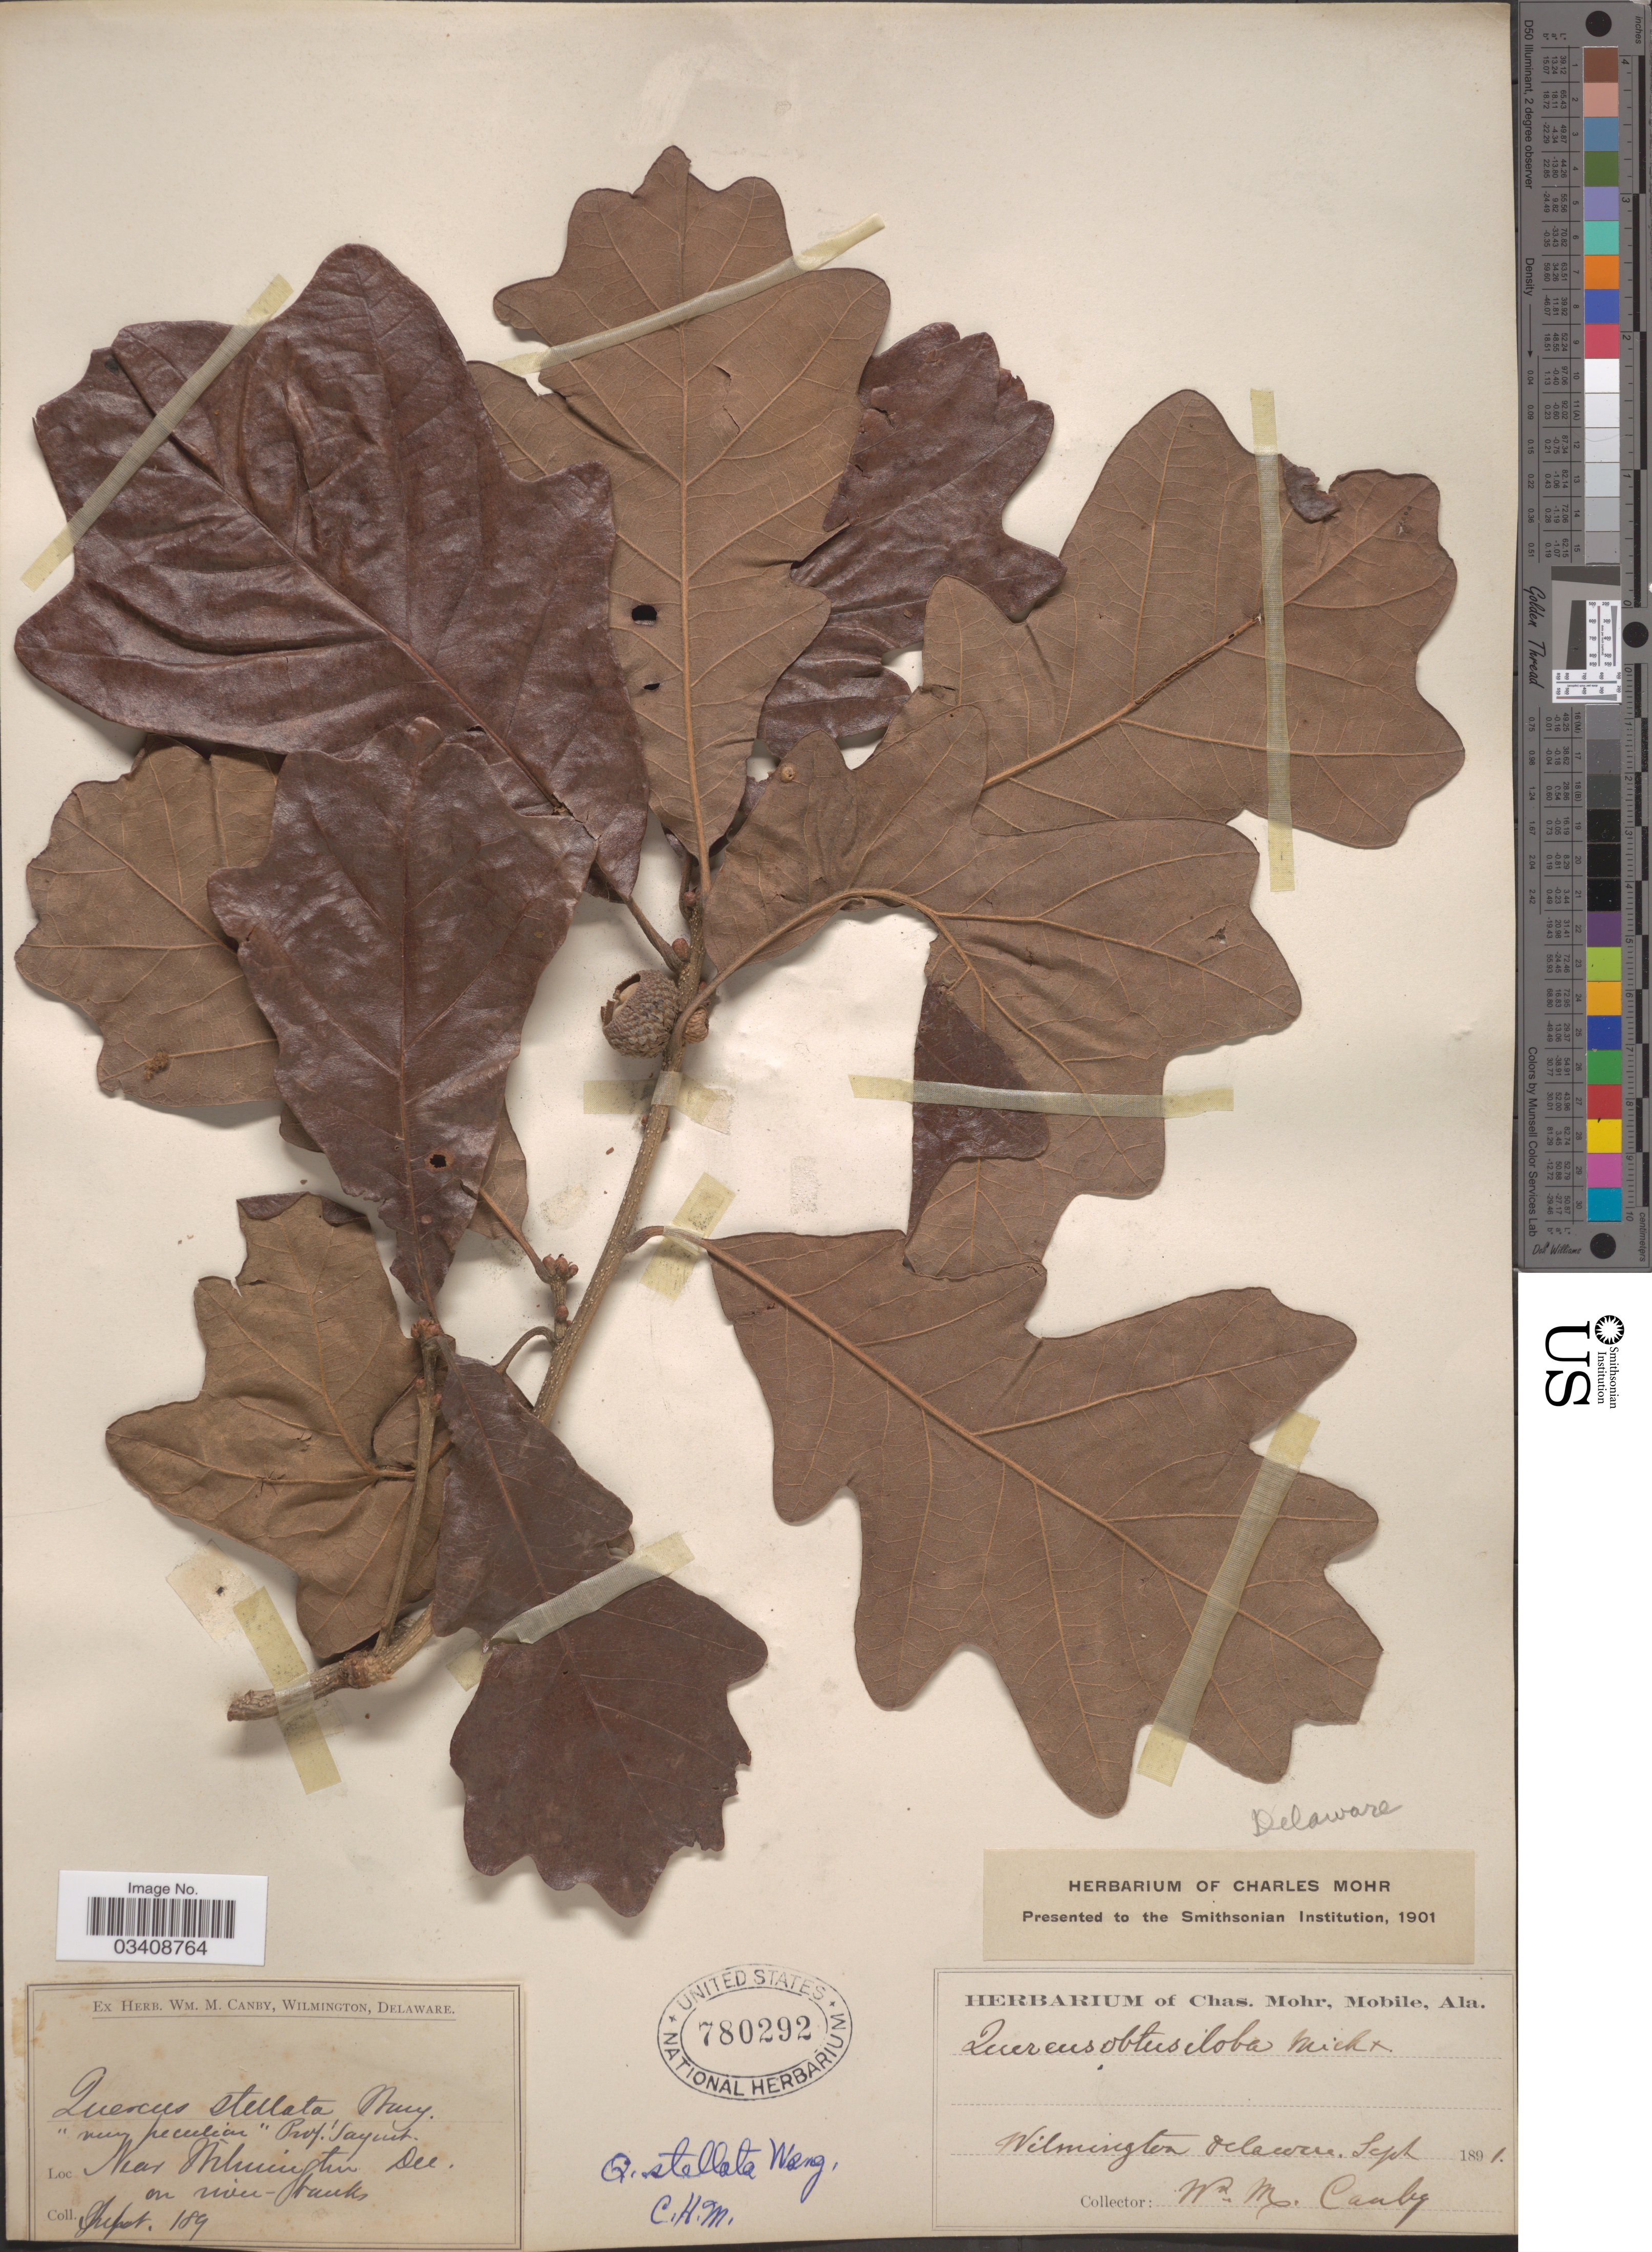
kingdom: Plantae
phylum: Tracheophyta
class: Magnoliopsida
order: Fagales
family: Fagaceae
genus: Quercus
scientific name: Quercus stellata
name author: Wangenh.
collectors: W. M. Canby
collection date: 1891-09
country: United States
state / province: Delaware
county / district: New Castle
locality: Near Wilmington.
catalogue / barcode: US 780292